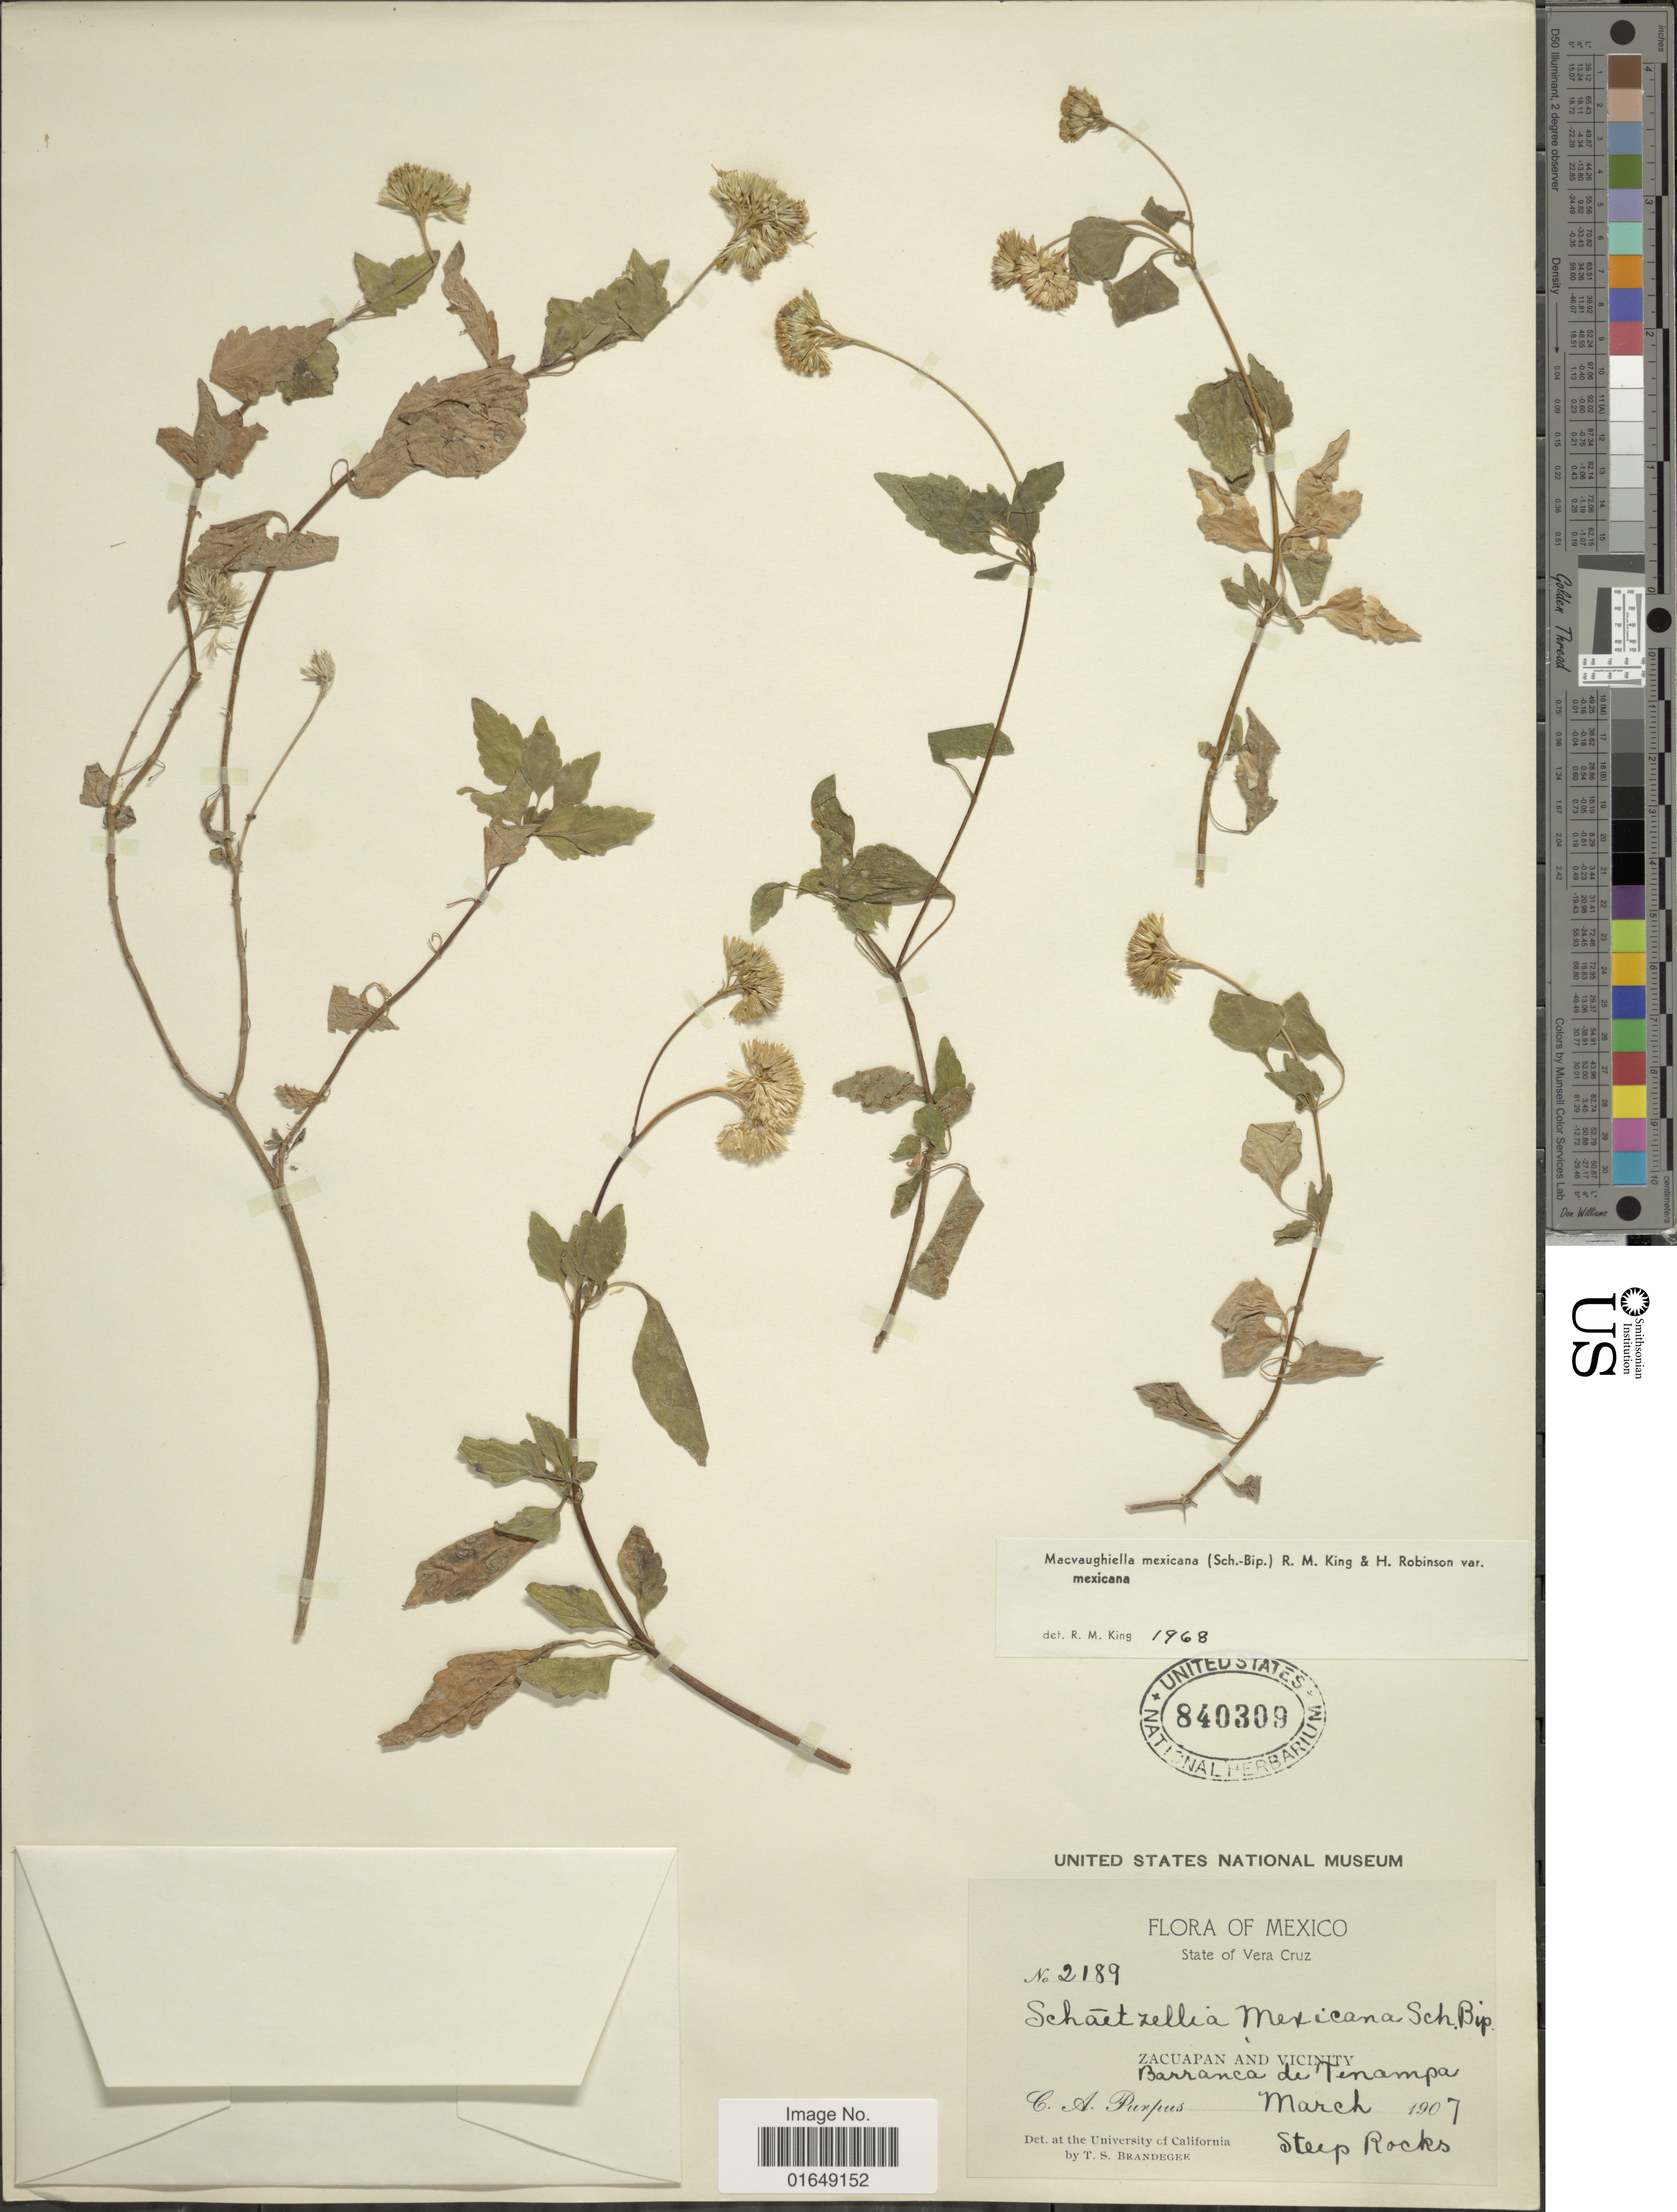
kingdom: Plantae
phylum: Tracheophyta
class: Magnoliopsida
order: Asterales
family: Asteraceae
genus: Macvaughiella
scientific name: Macvaughiella mexicana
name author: (Sch. Bip.) R.M. King & H. Rob.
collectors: C. A. Purpus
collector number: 2189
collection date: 1907-03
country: Mexico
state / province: Veracruz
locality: Zacuapan and Vicinity, Barranca de Tenampa.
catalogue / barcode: US 840309